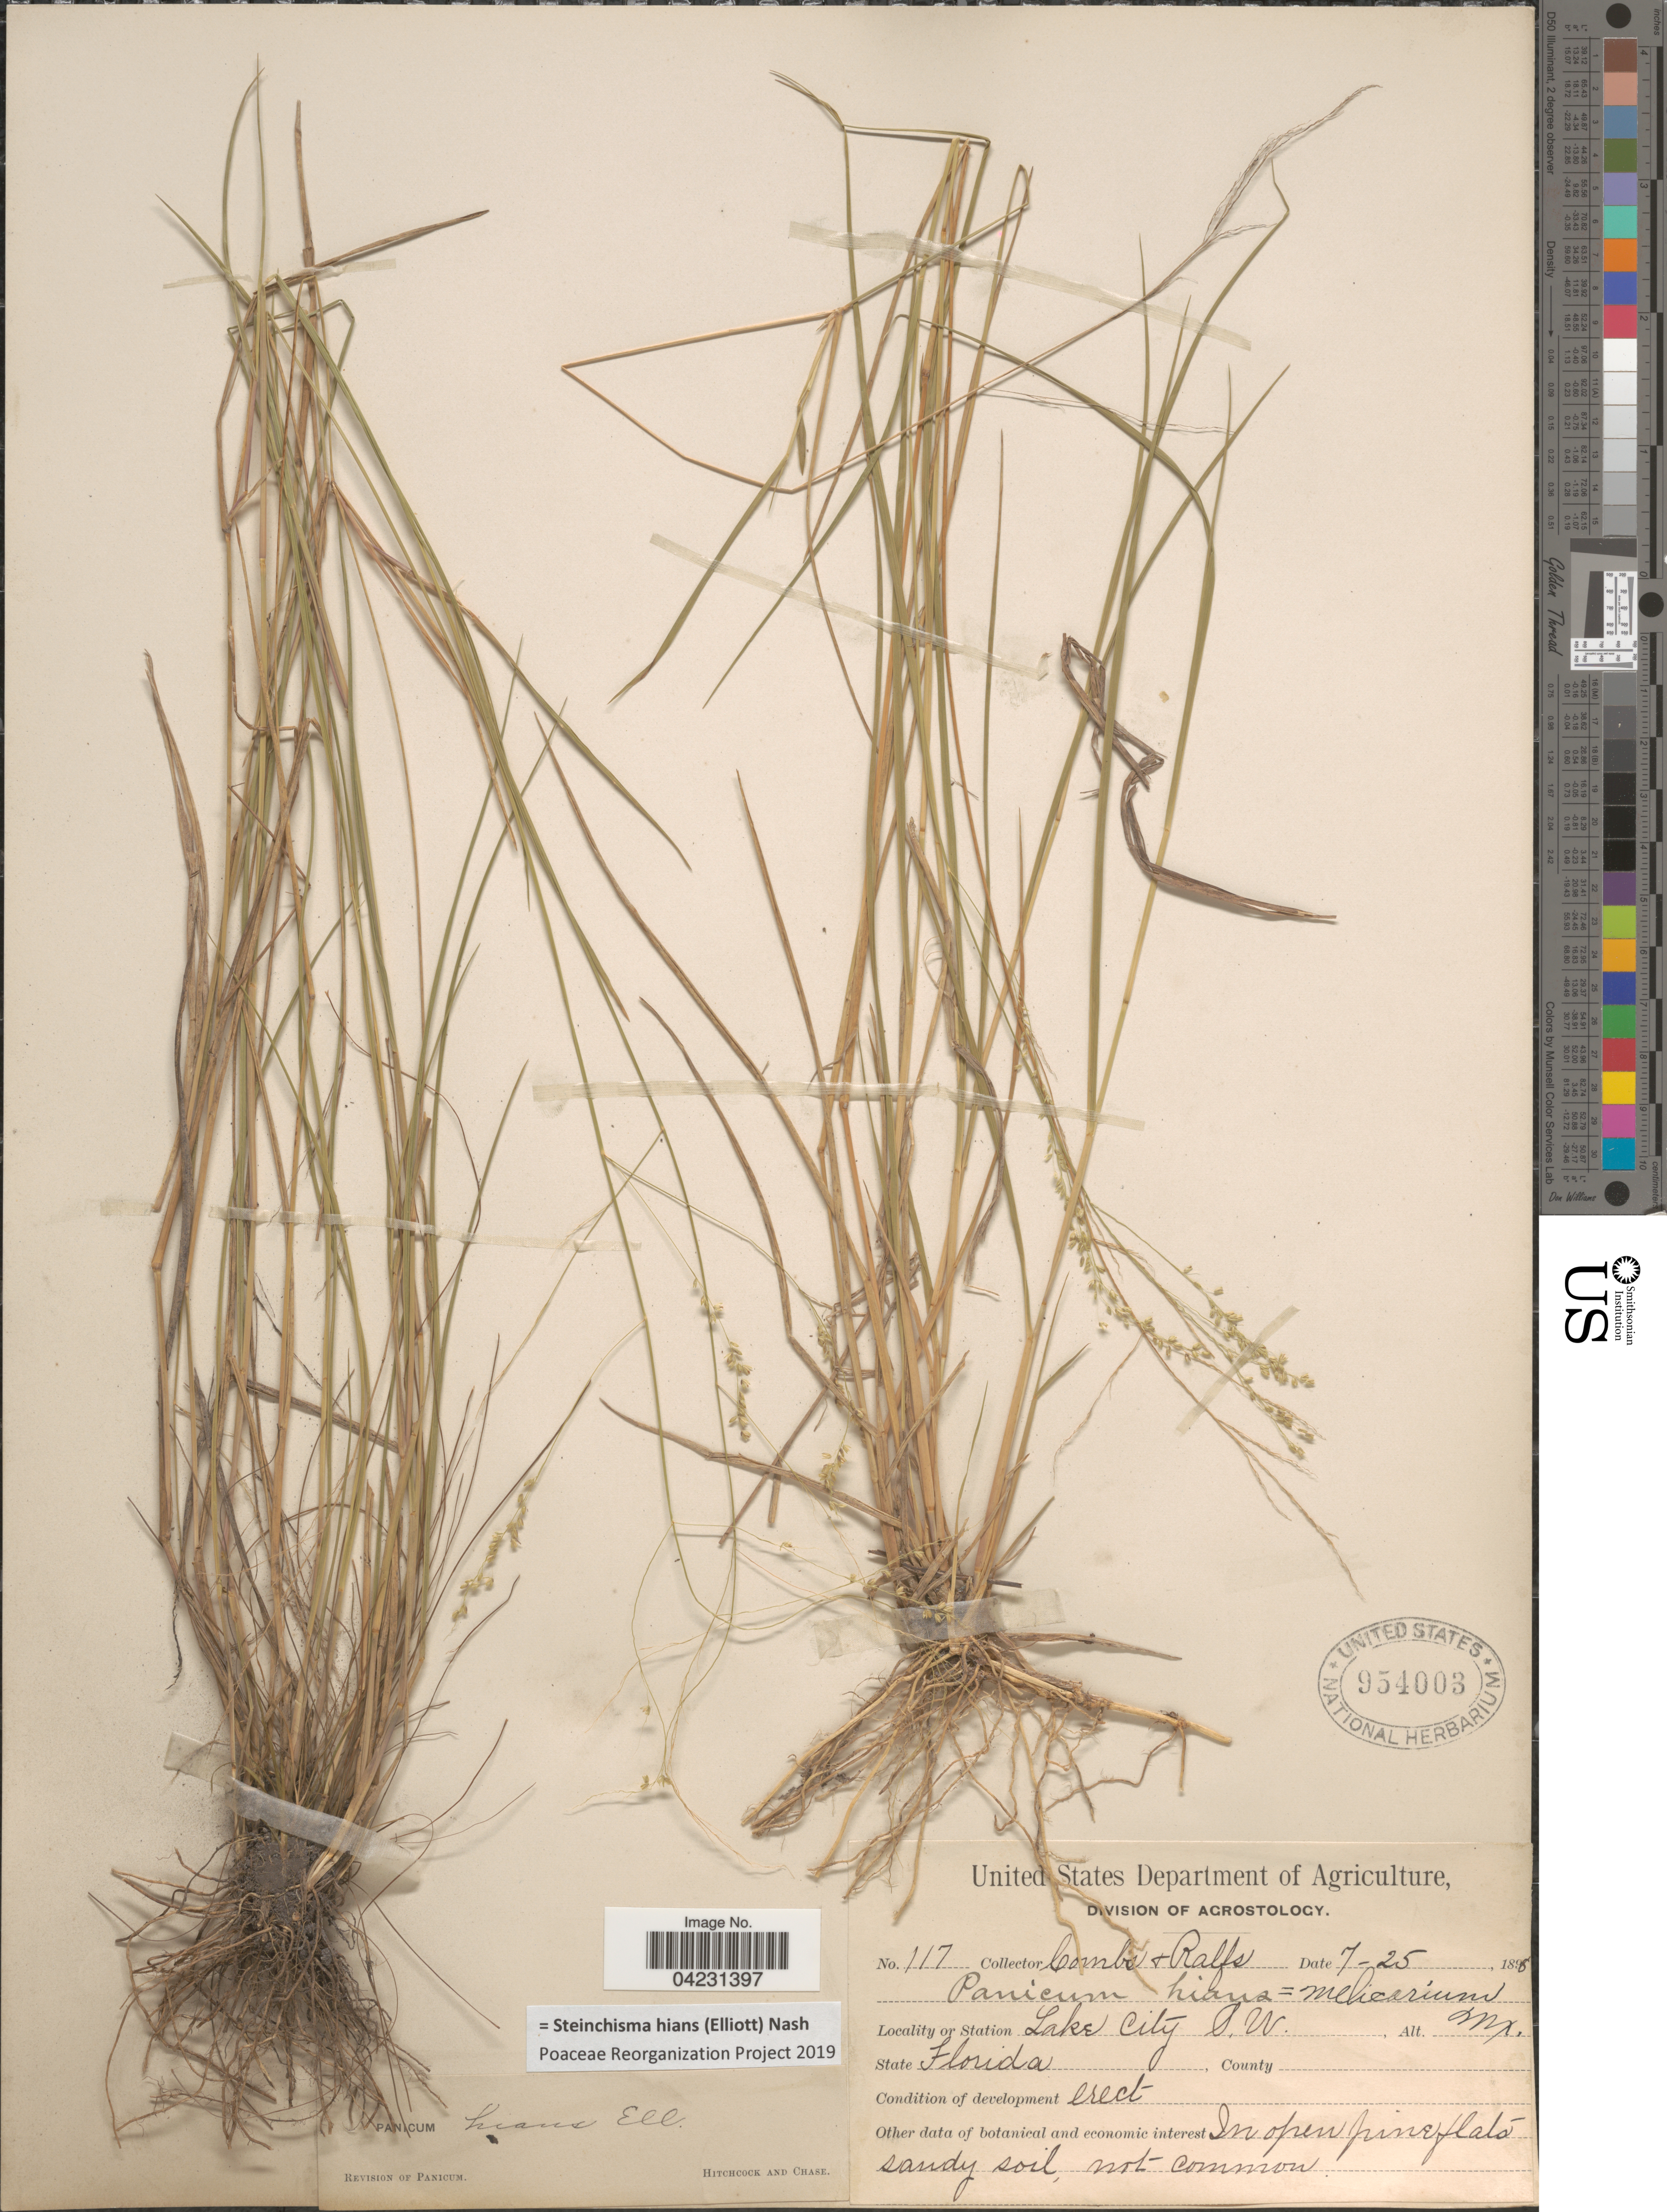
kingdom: Plantae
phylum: Tracheophyta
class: Liliopsida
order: Poales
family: Poaceae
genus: Steinchisma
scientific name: Steinchisma hians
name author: (Elliott) Nash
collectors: -. Combs & -. Ralfs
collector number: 117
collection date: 1898-07-25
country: United States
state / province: Florida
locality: Station Lake City S.W.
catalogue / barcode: US 954003